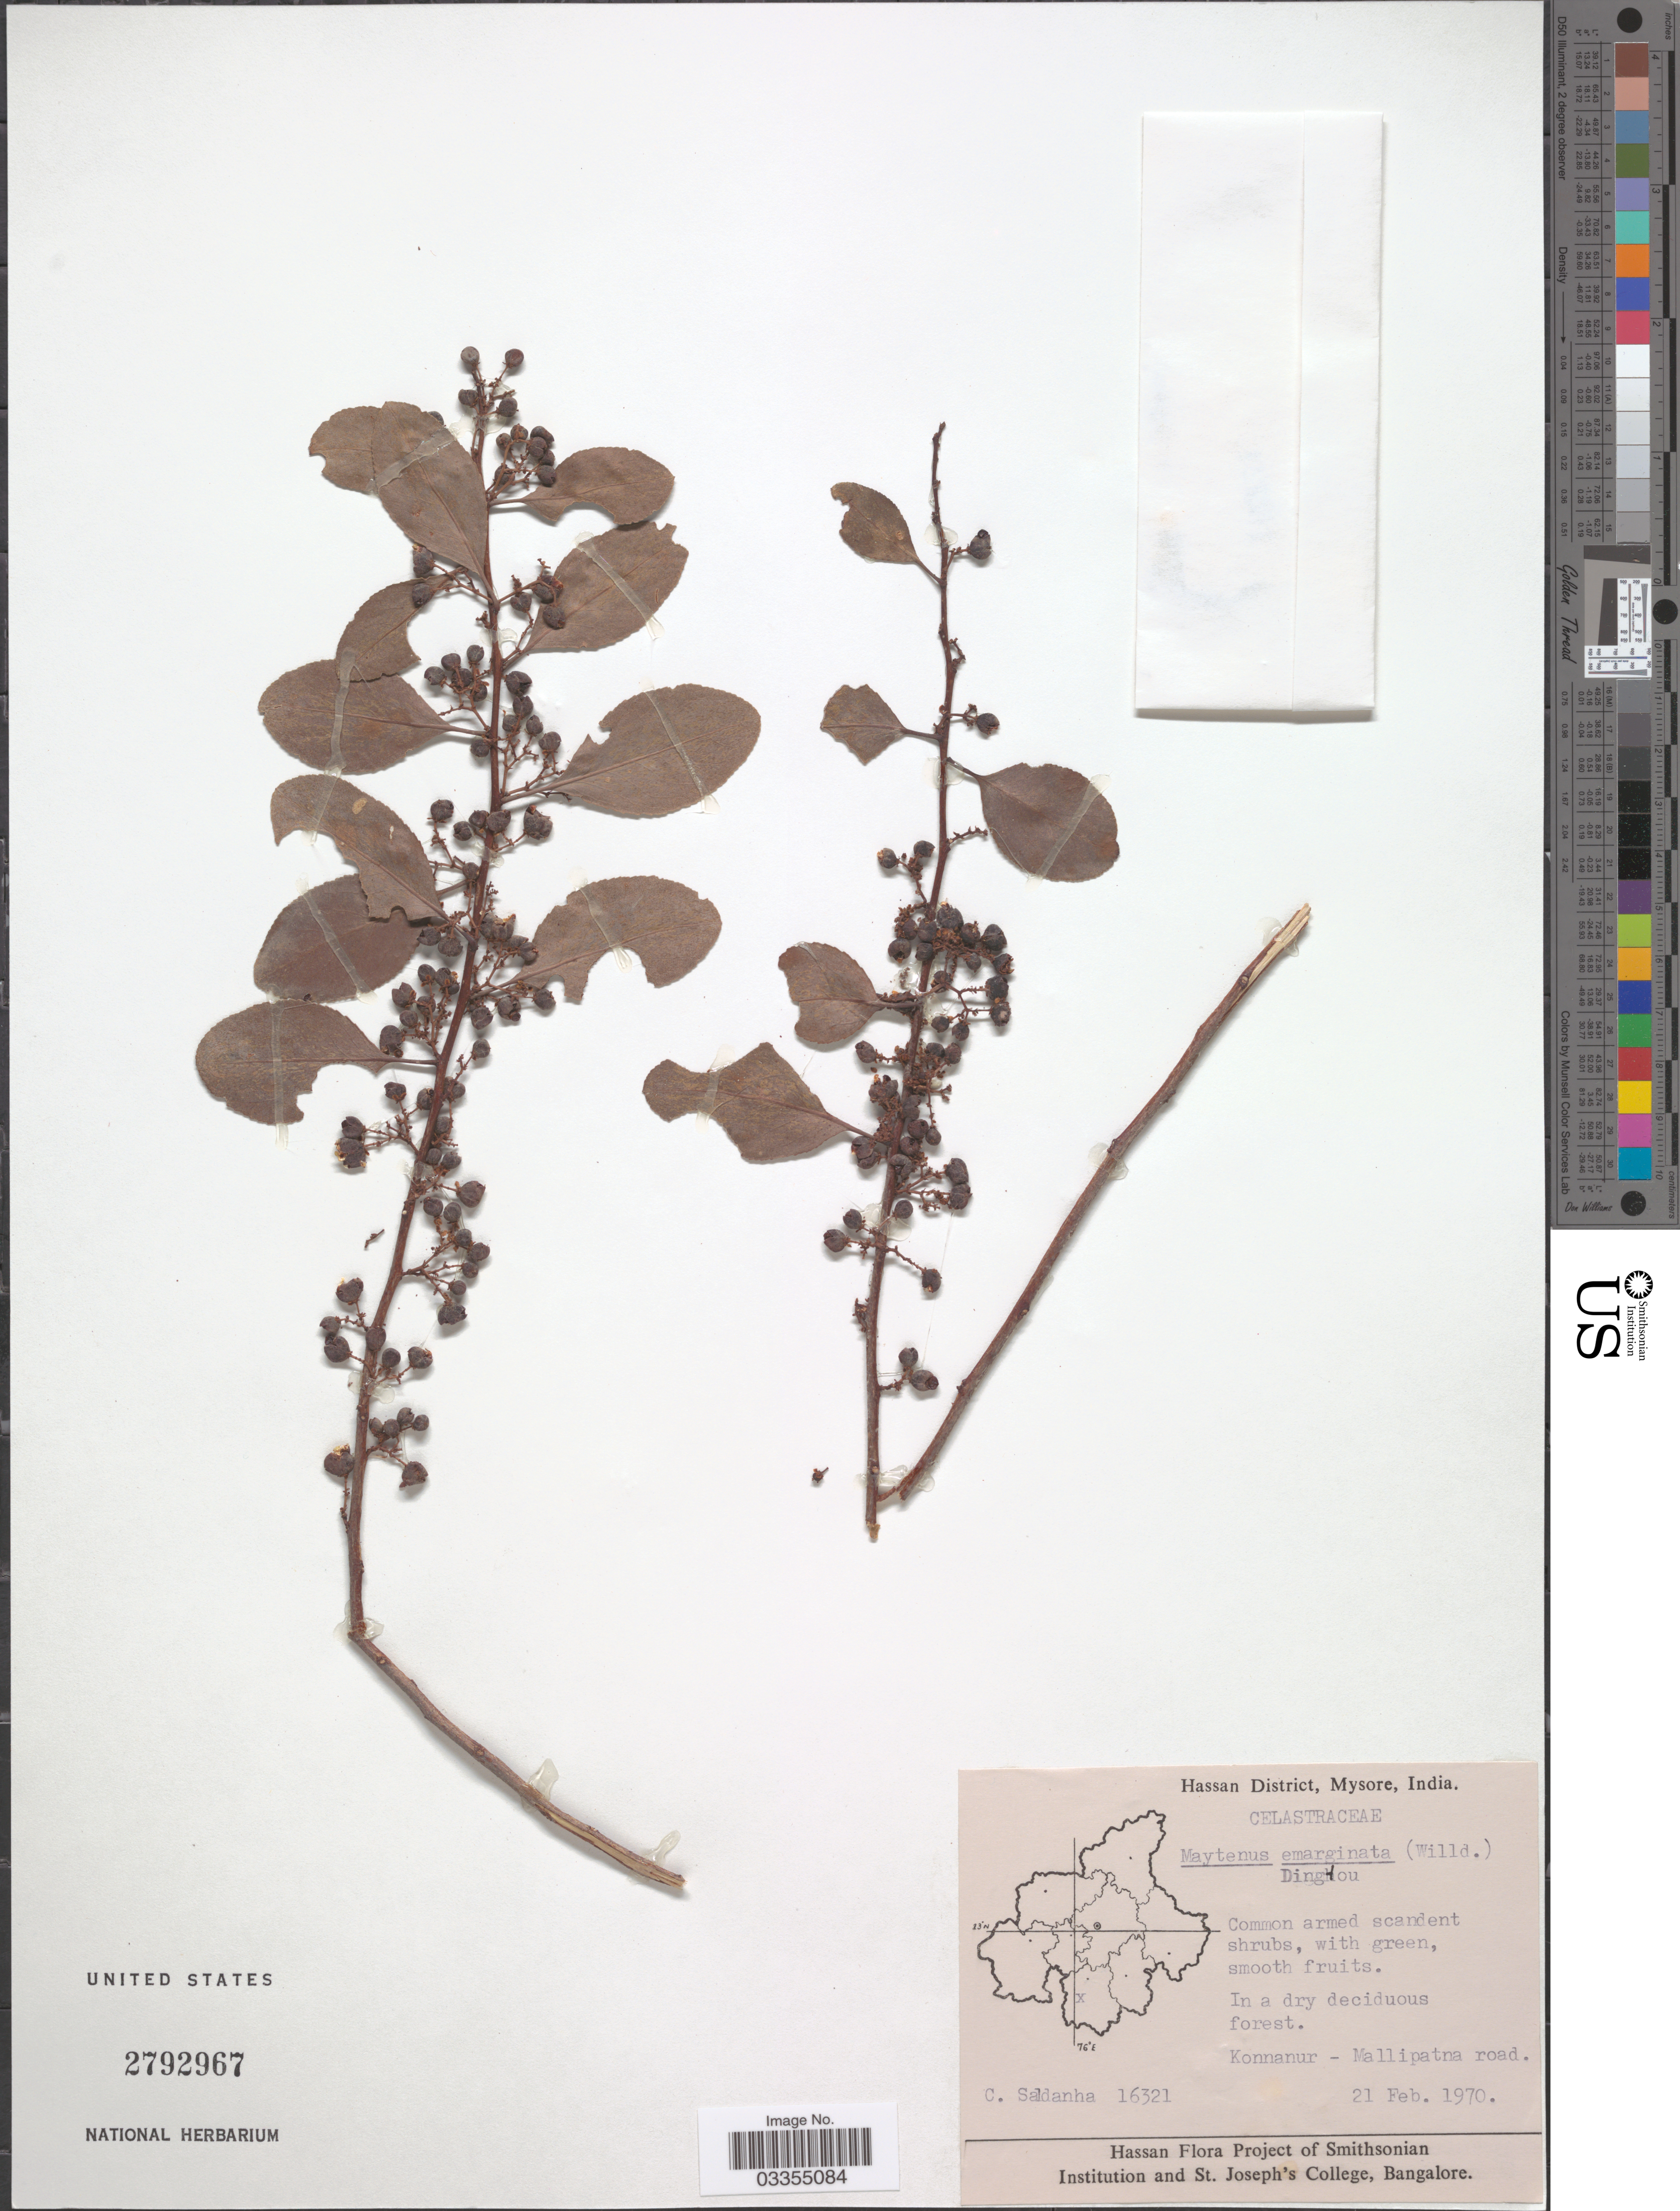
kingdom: Plantae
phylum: Tracheophyta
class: Magnoliopsida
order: Celastrales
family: Celastraceae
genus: Gymnosporia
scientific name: Gymnosporia montana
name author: (Roth) Benth.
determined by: Strong, Mark T., (BOT), Smithsonian Institution - National Museum of Natural History (UNITED STATES)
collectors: C. Saldanha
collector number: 16321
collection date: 1970-02-21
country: India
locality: Hassan District, Mysore. Konnanur - Mallipatna road.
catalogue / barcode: US 2792967